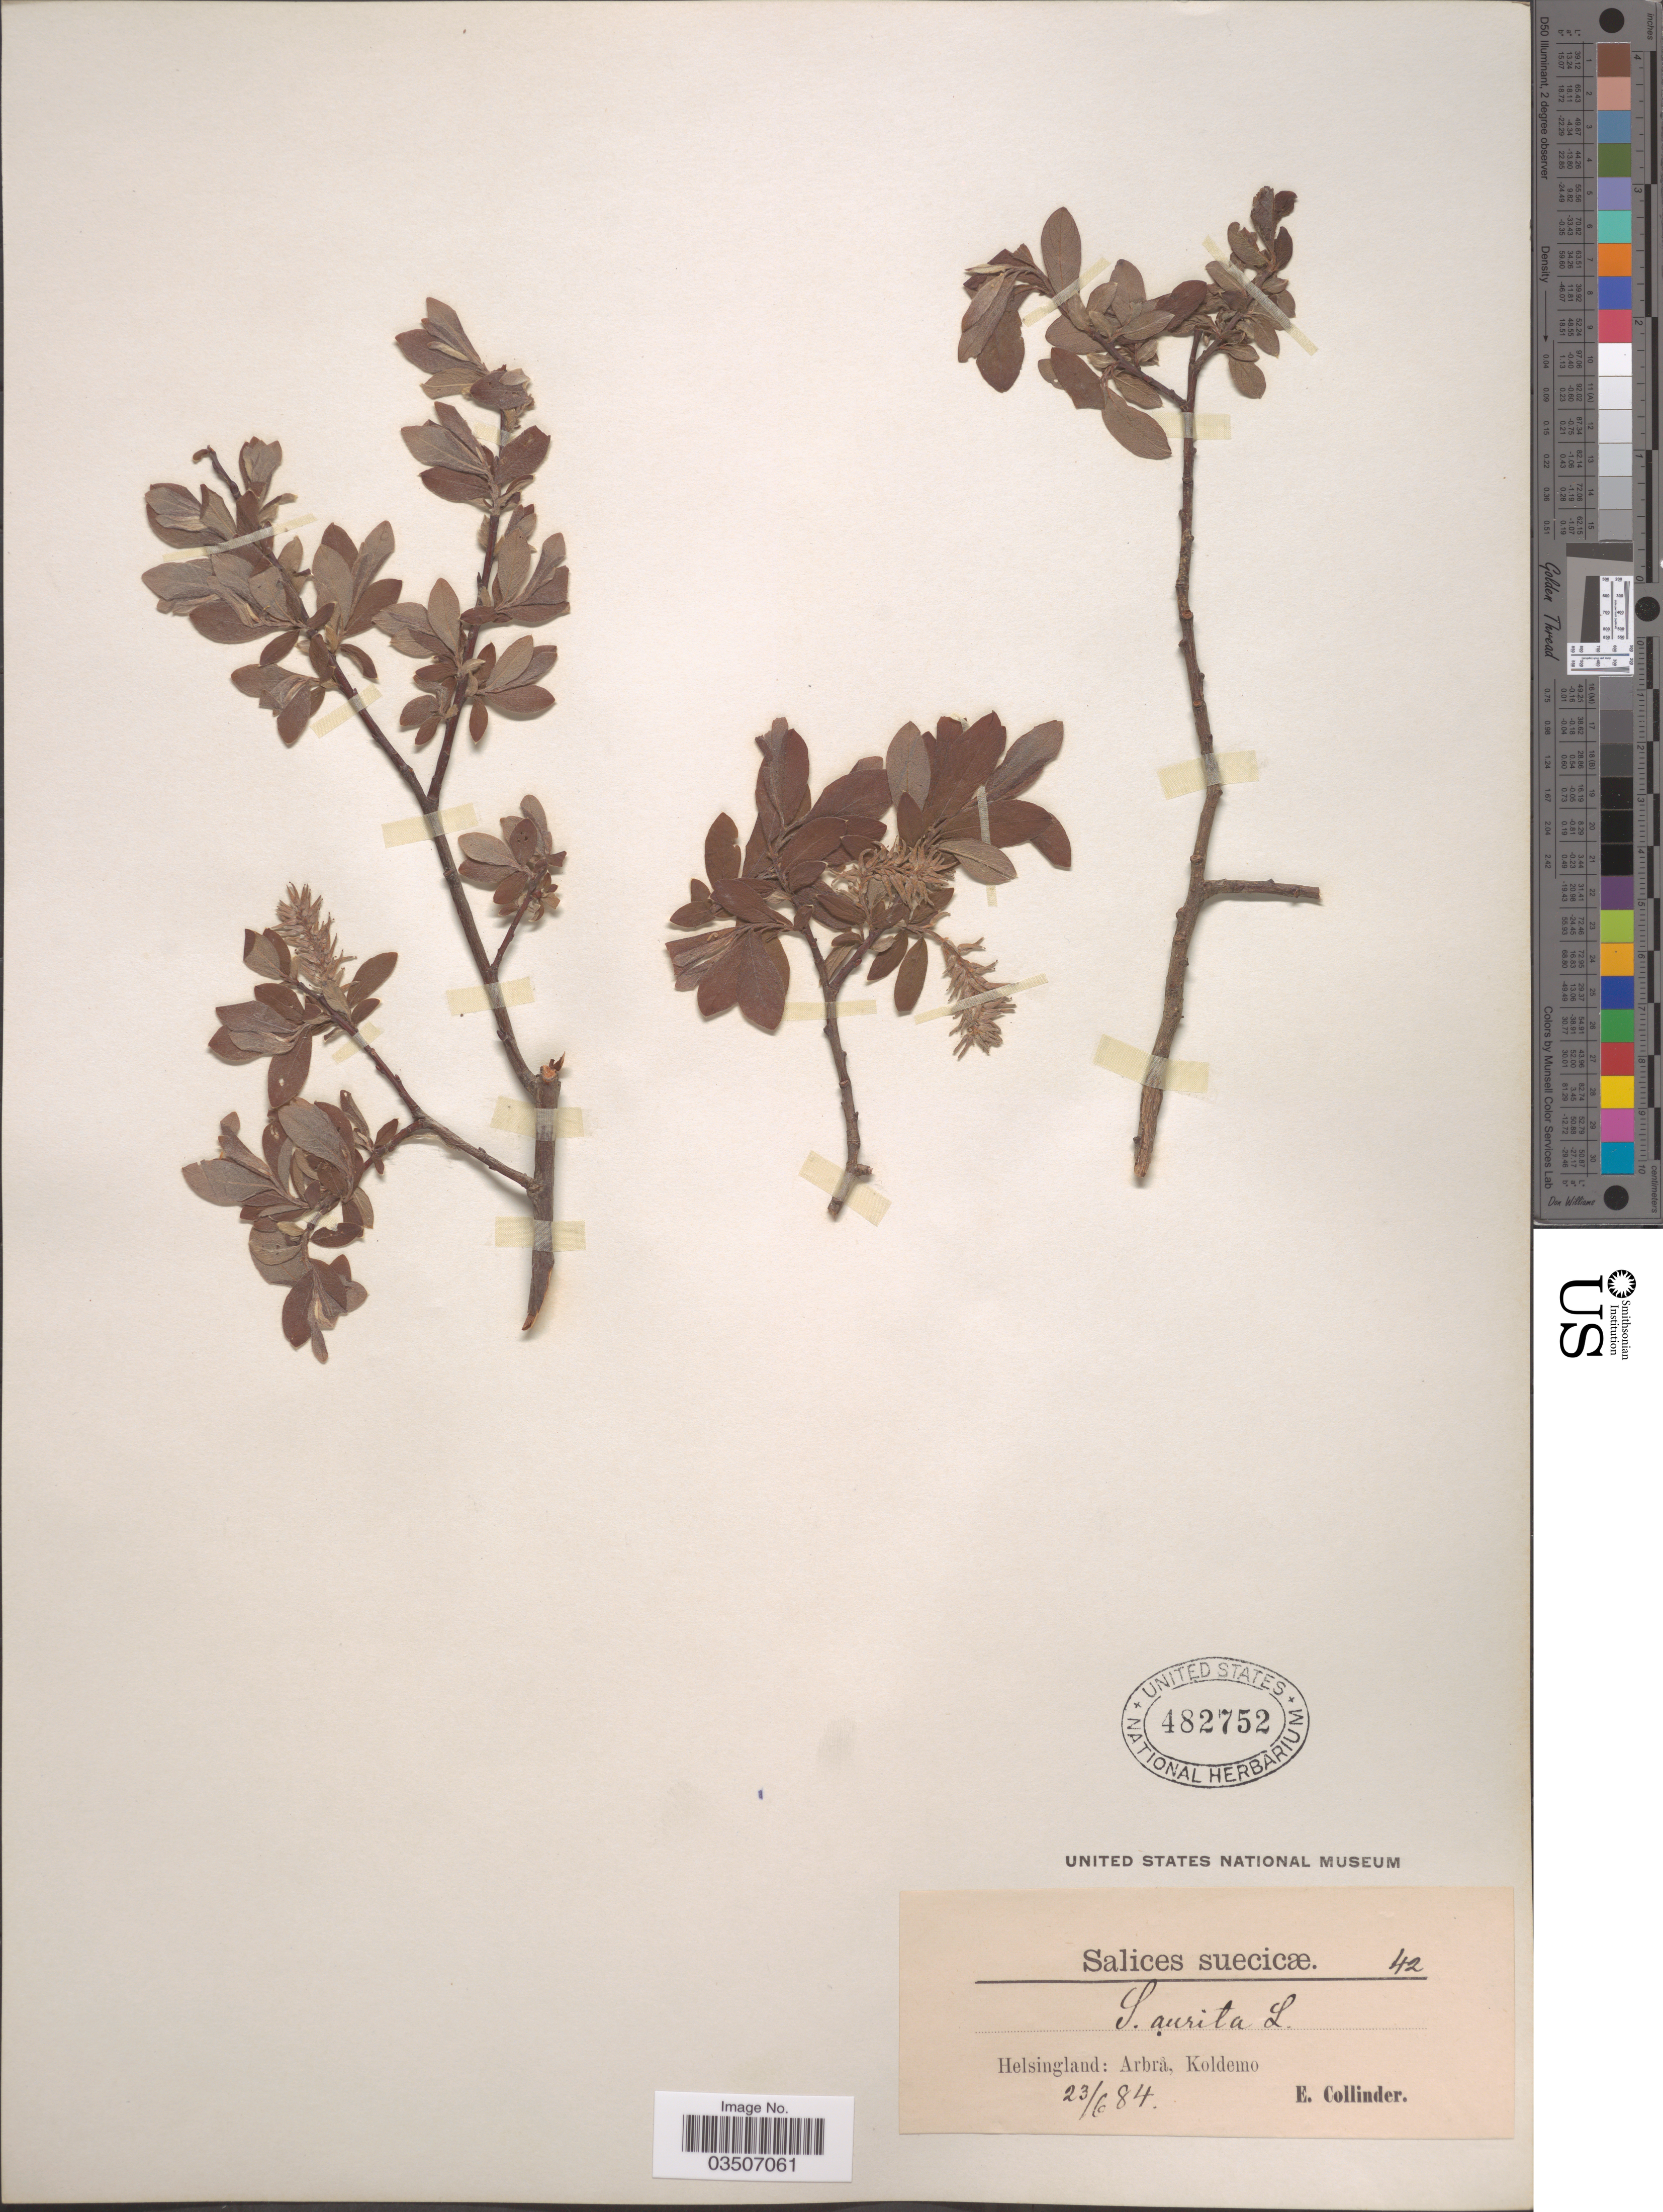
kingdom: Plantae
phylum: Tracheophyta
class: Magnoliopsida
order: Malpighiales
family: Salicaceae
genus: Salix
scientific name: Salix aurita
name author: L.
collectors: E. Collinder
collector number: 42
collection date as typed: Transcribed d/m/y: 23/6/84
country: Sweden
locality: Suecicæ. Helsingland: Arbrå, Koldemo.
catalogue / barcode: US 482752